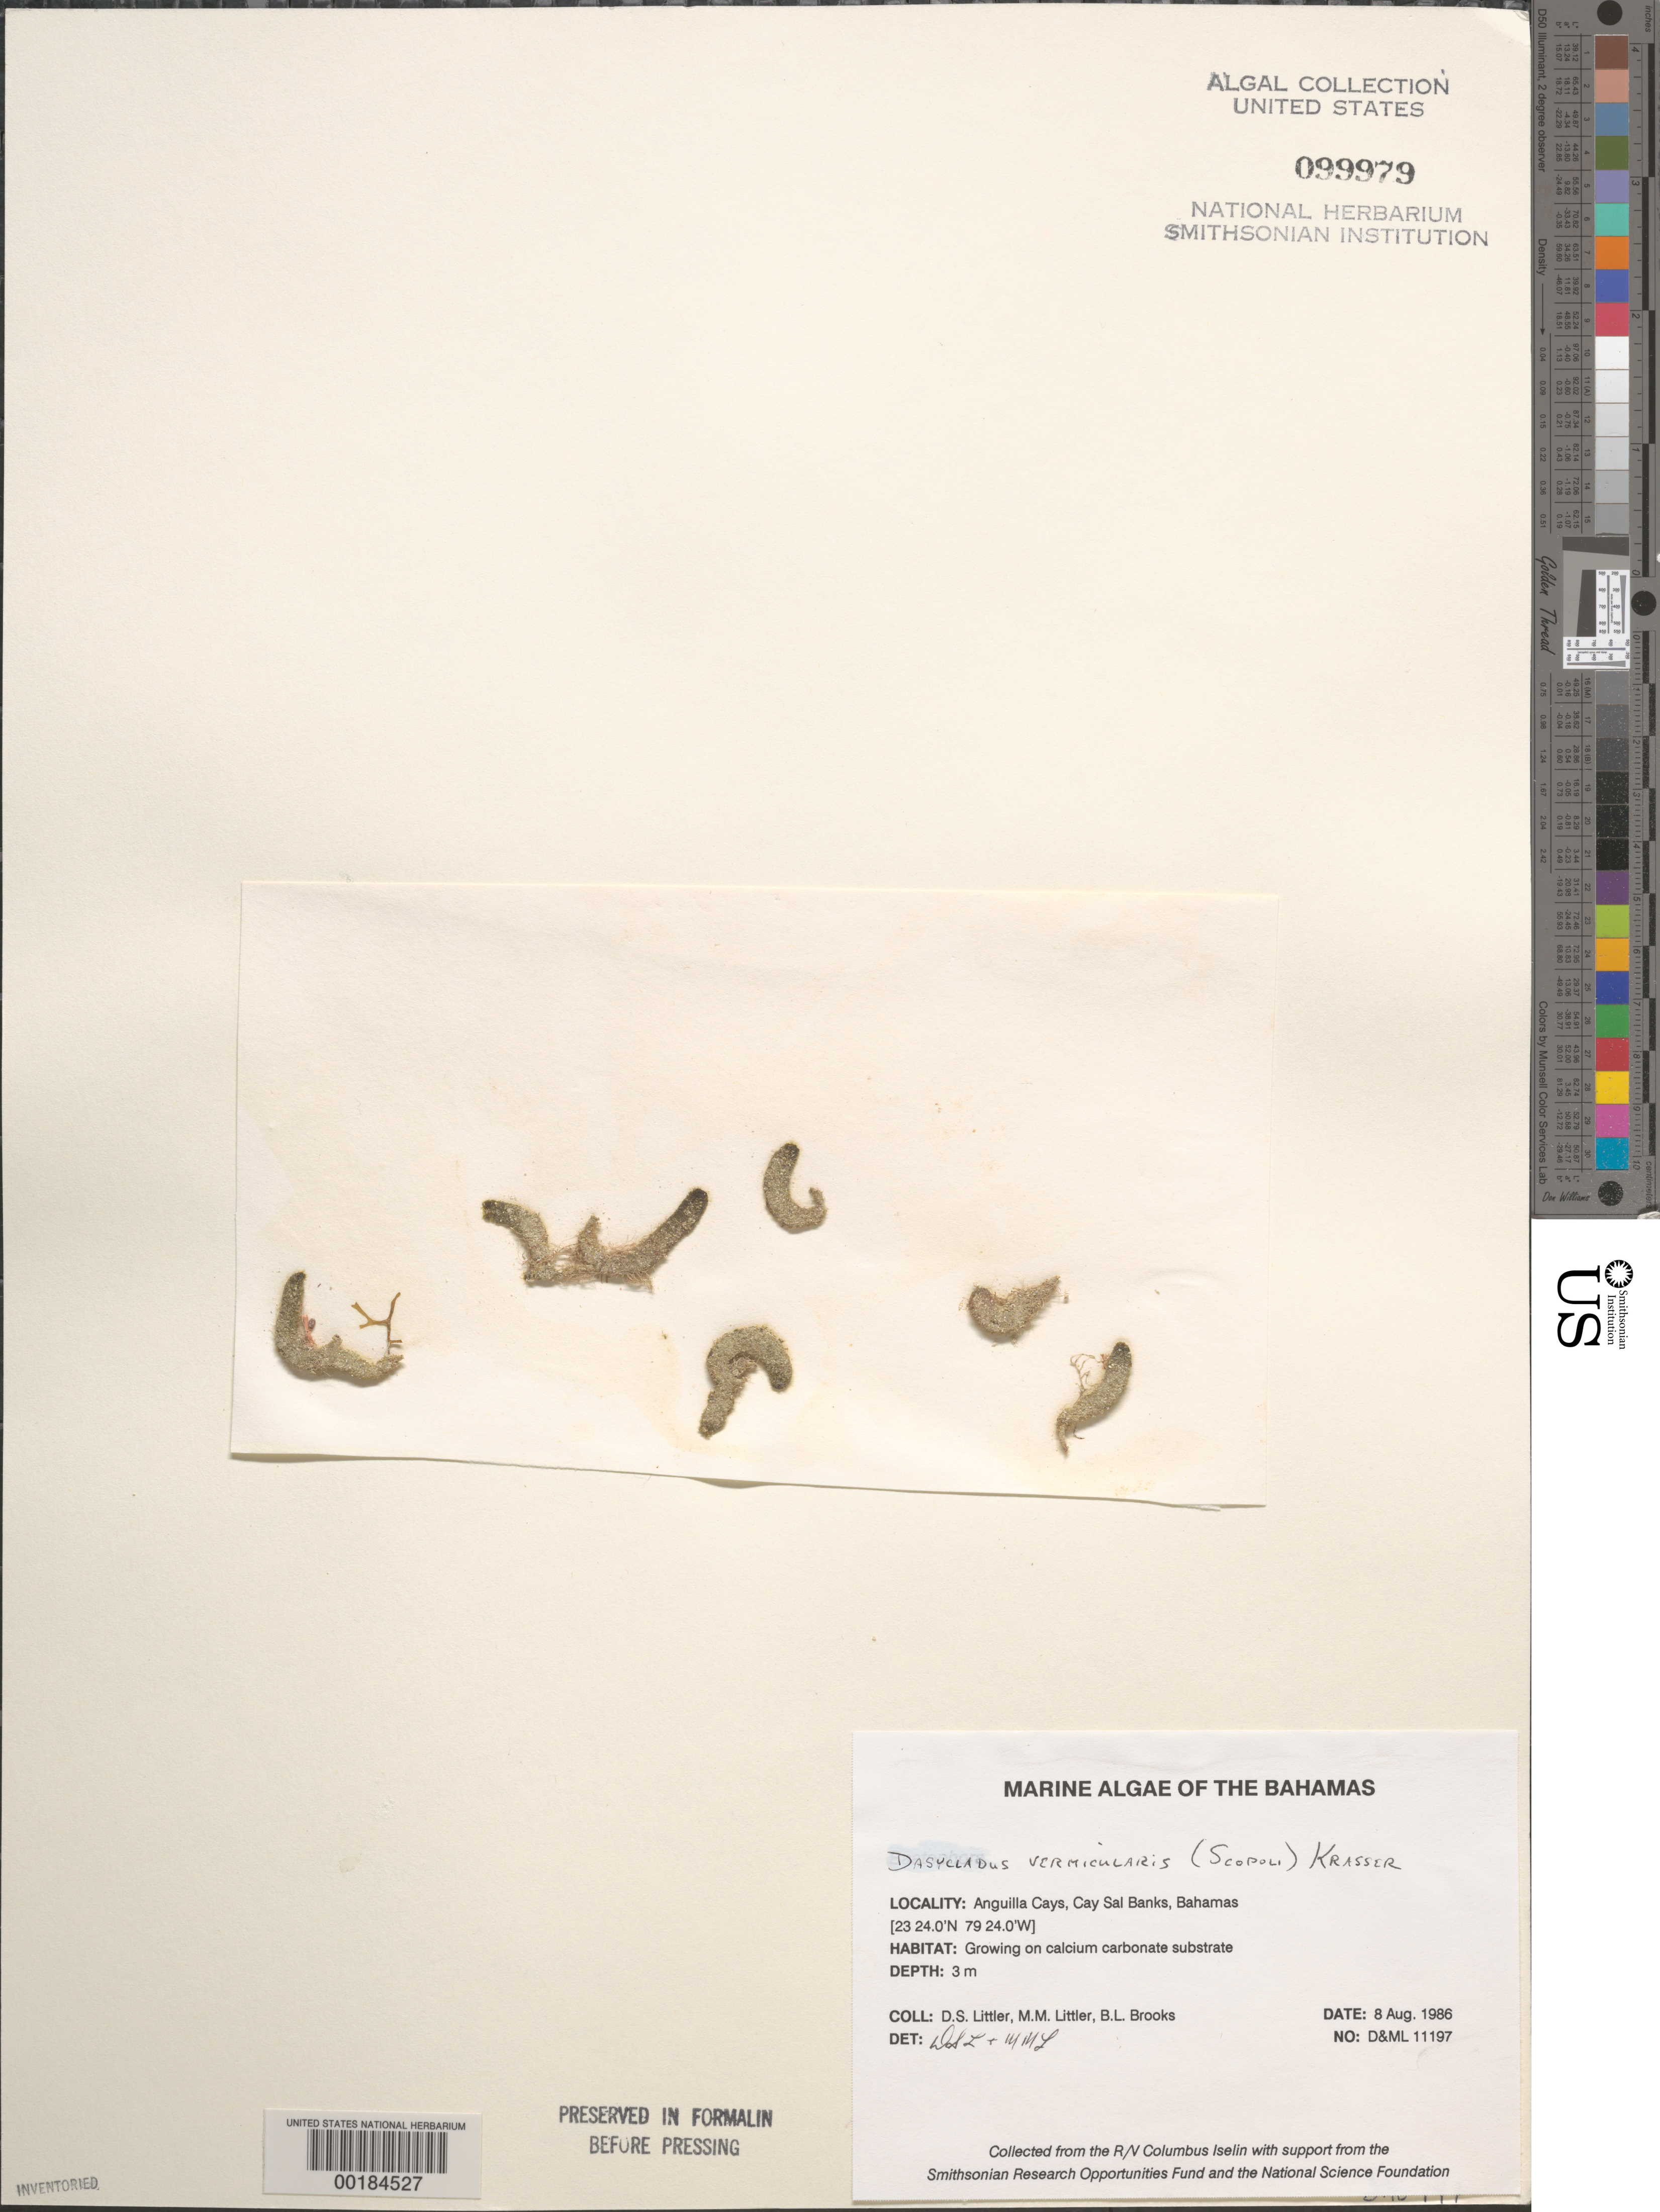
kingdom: Plantae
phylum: Chlorophyta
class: Ulvophyceae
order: Dasycladales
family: Dasycladaceae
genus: Dasycladus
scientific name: Dasycladus vermicularis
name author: (Scop.) Krasser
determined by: Littler, D. S.; Littler, M. M.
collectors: D. S. Littler, M. M. Littler & B. Brooks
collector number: D&ML 11197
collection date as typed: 08 Aug 1986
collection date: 1986-08-08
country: Bahamas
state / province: Bimini Banks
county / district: Bimini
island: Anguilla Cays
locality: Cay Sal Banks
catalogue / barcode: US 99979